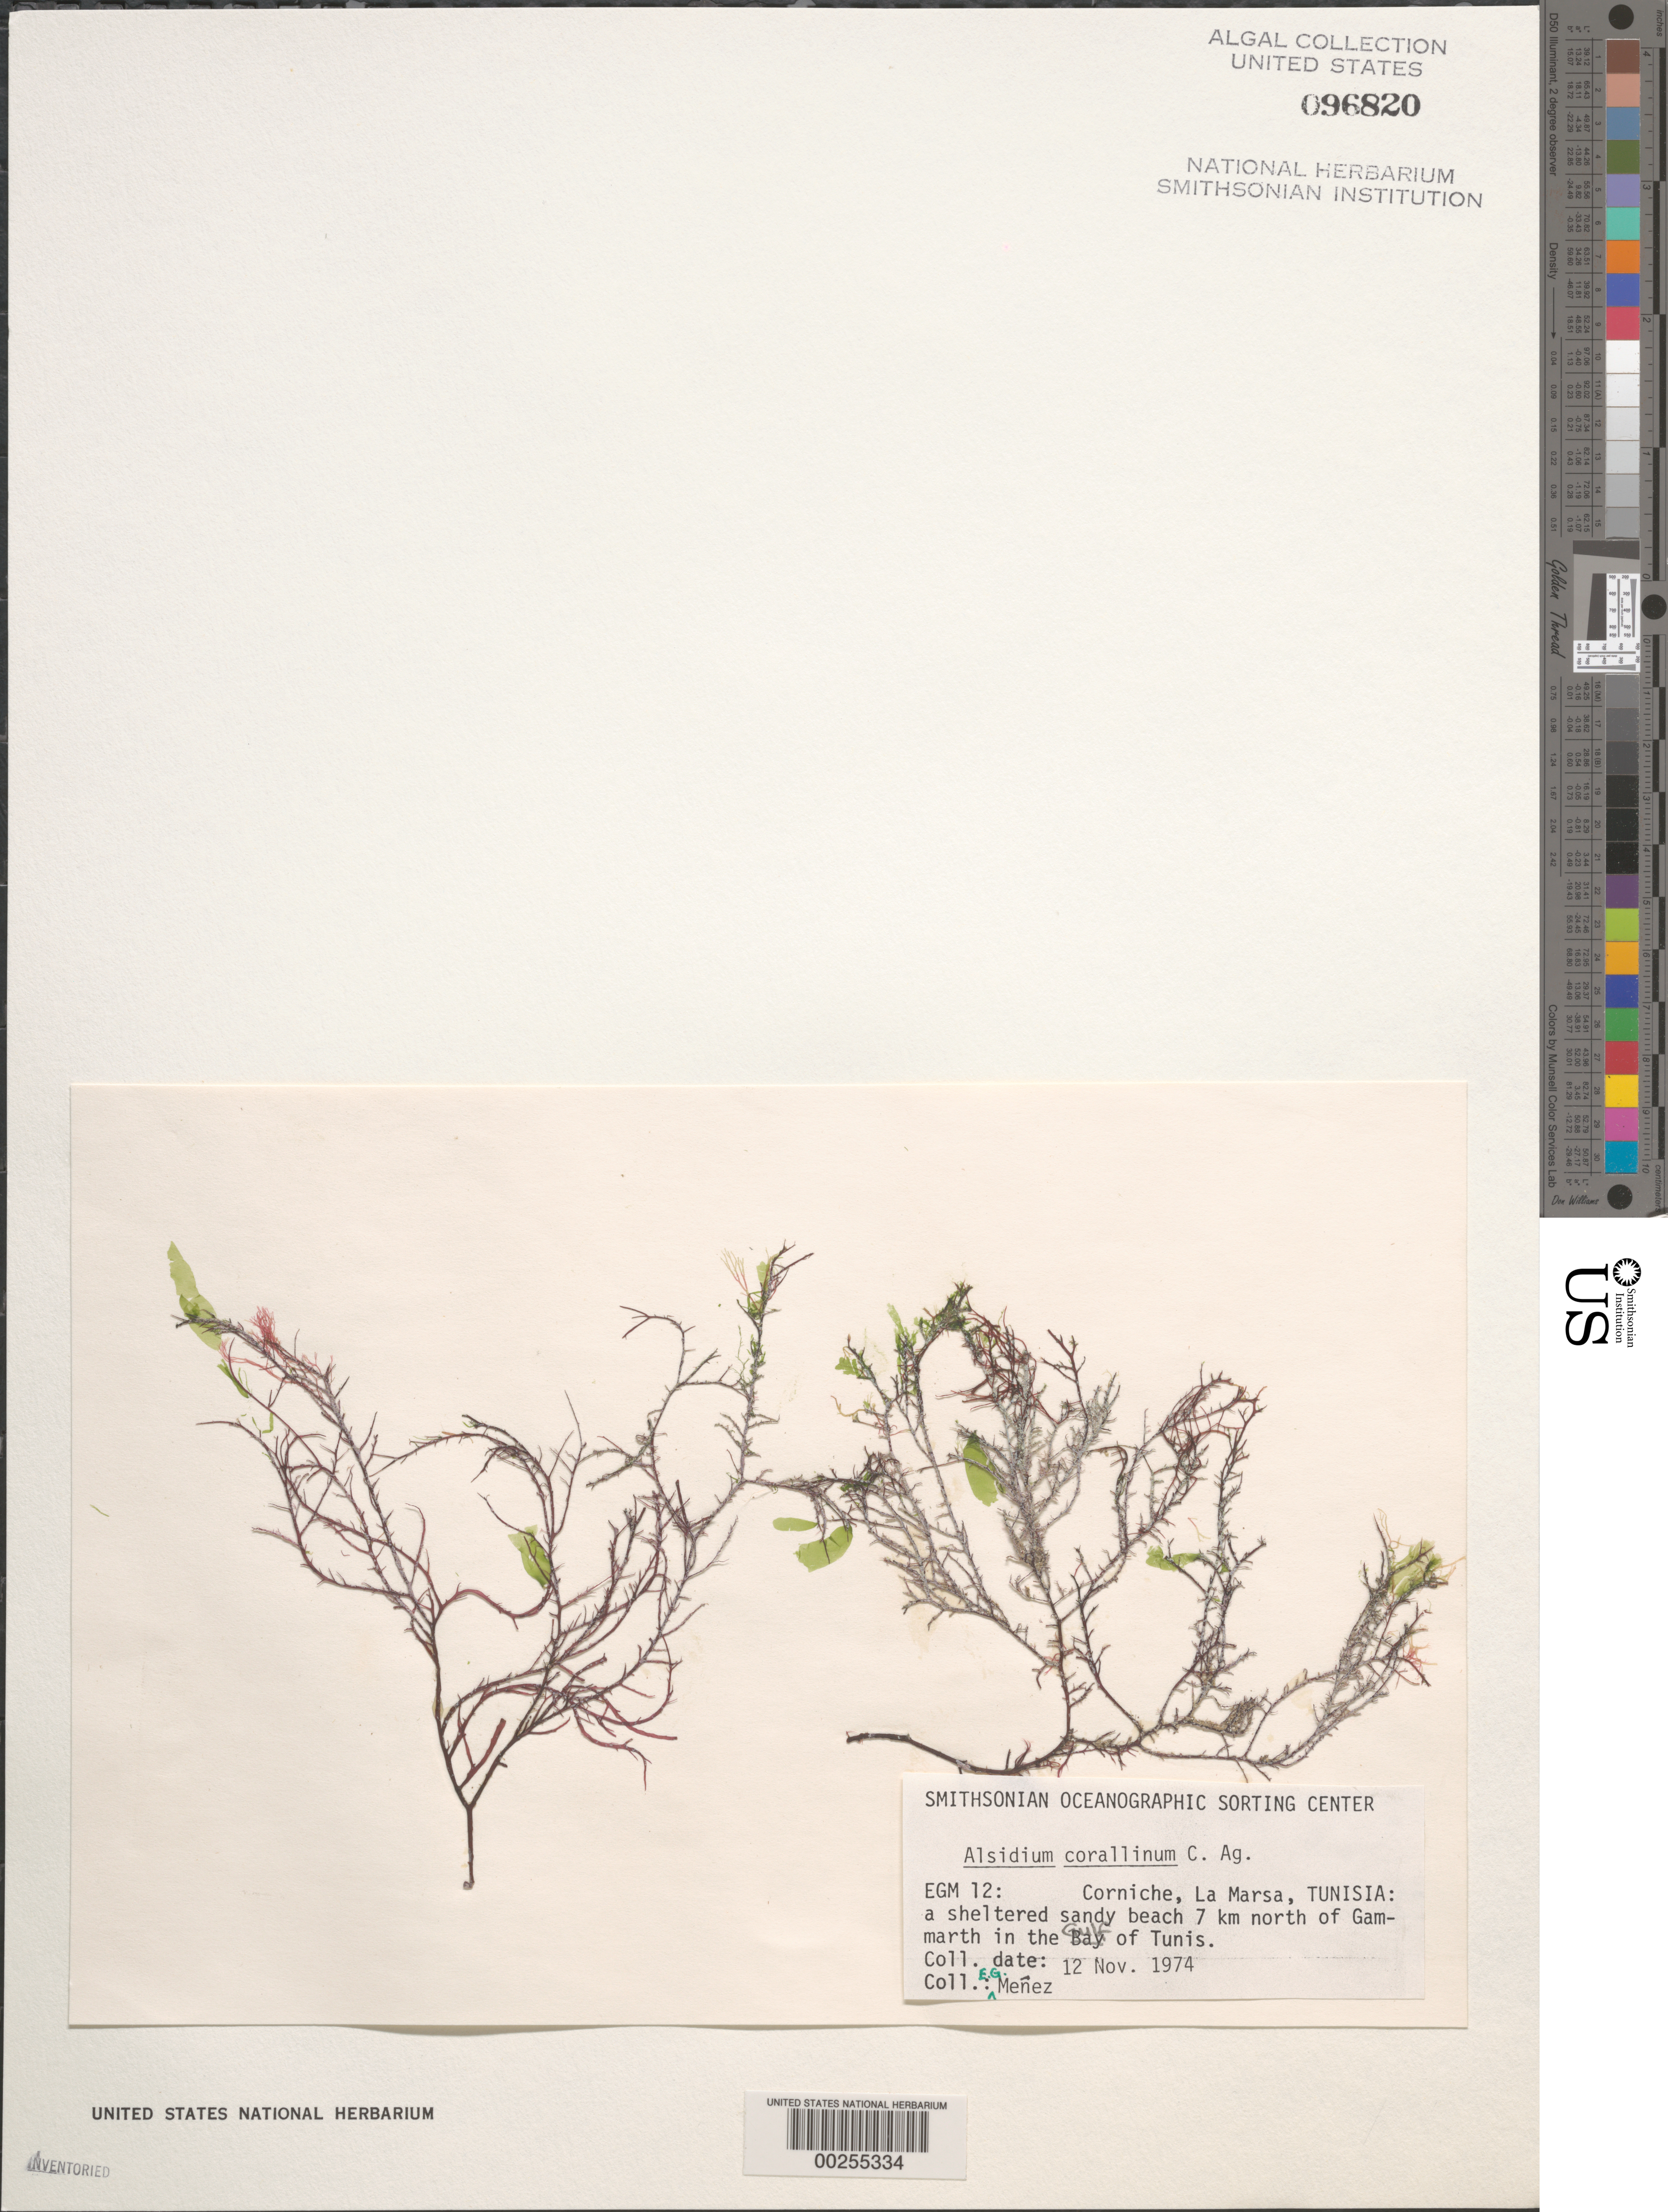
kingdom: Plantae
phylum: Rhodophyta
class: Florideophyceae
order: Ceramiales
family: Rhodomelaceae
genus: Alsidium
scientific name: Alsidium corallinum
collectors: Meñez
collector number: EGM 12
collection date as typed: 12 Nov 1974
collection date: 1974-11-12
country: Tunisia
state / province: Tunis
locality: Corniche, la marsa, seven km north of gammarth, gulf of tunis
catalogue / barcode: US 96820